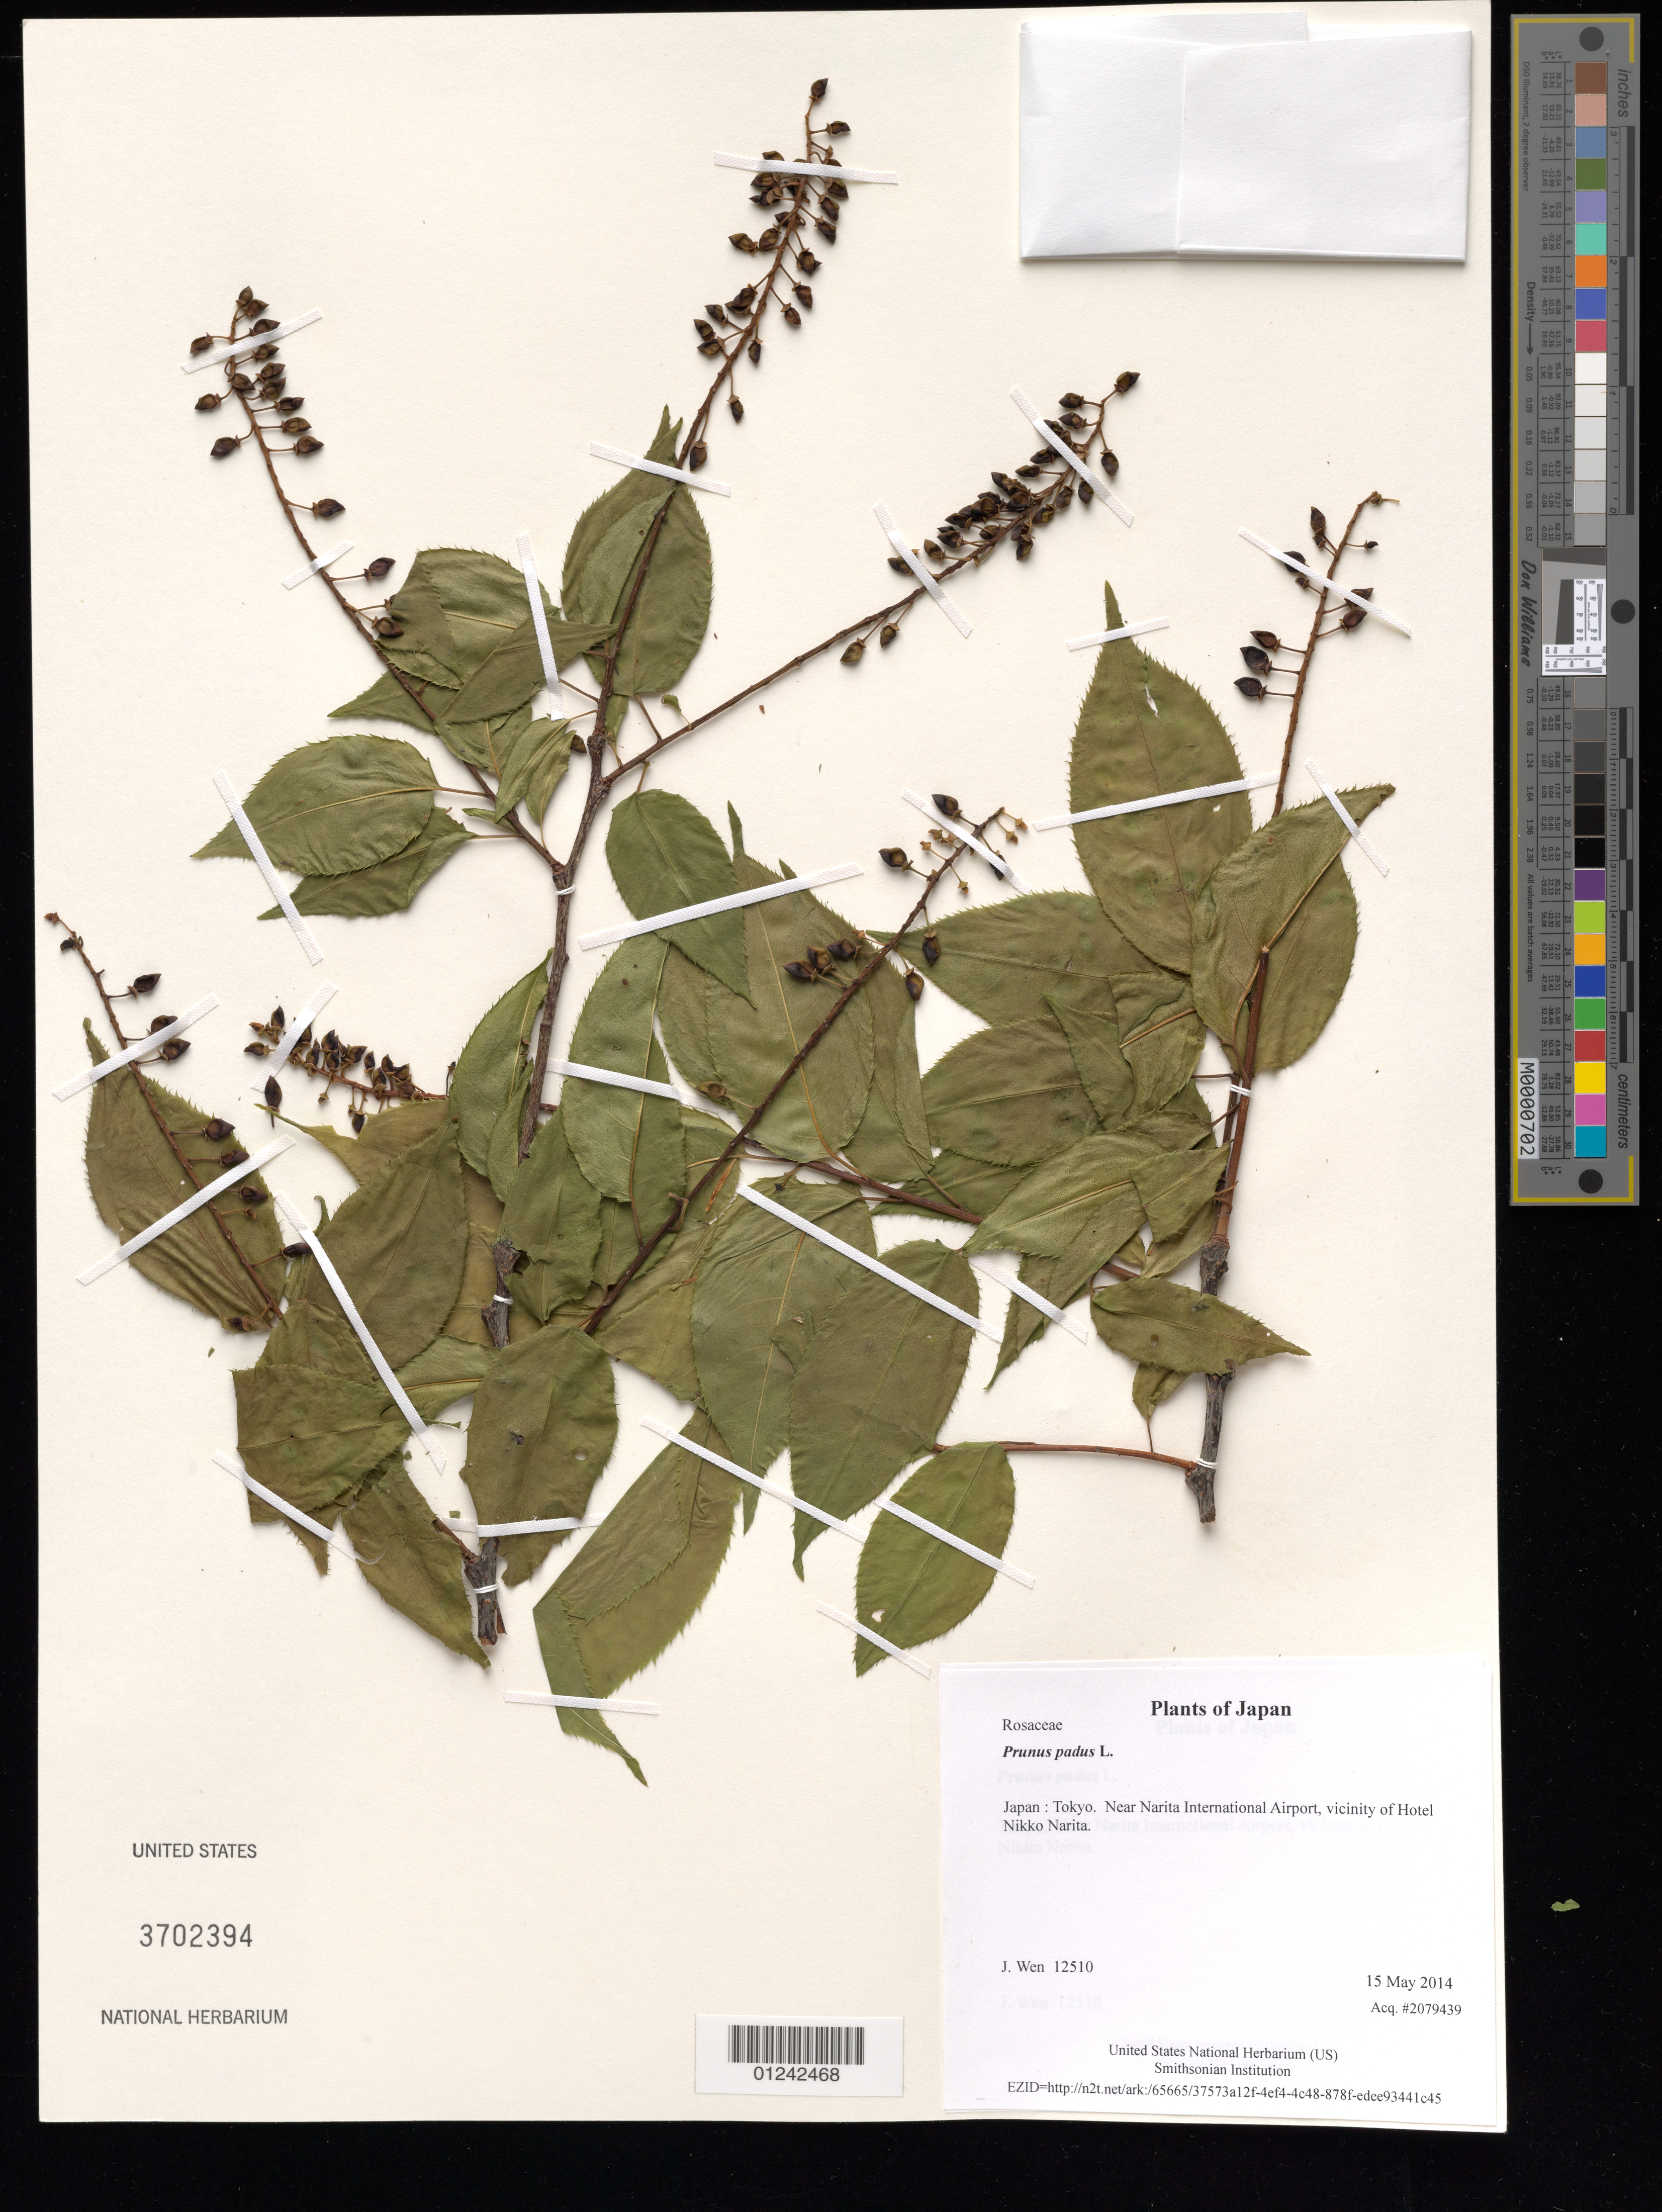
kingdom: Plantae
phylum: Tracheophyta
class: Magnoliopsida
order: Rosales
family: Rosaceae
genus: Prunus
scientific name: Prunus padus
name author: L.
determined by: Wen, Jun, (BOT), Smithsonian Institution - National Museum of Natural History (UNITED STATES)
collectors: J. Wen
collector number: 12510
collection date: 2014-05-15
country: Japan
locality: Tokyo. Near Narita International Airport, vicinity of Hotel Nikko Narita.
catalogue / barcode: US 3702394